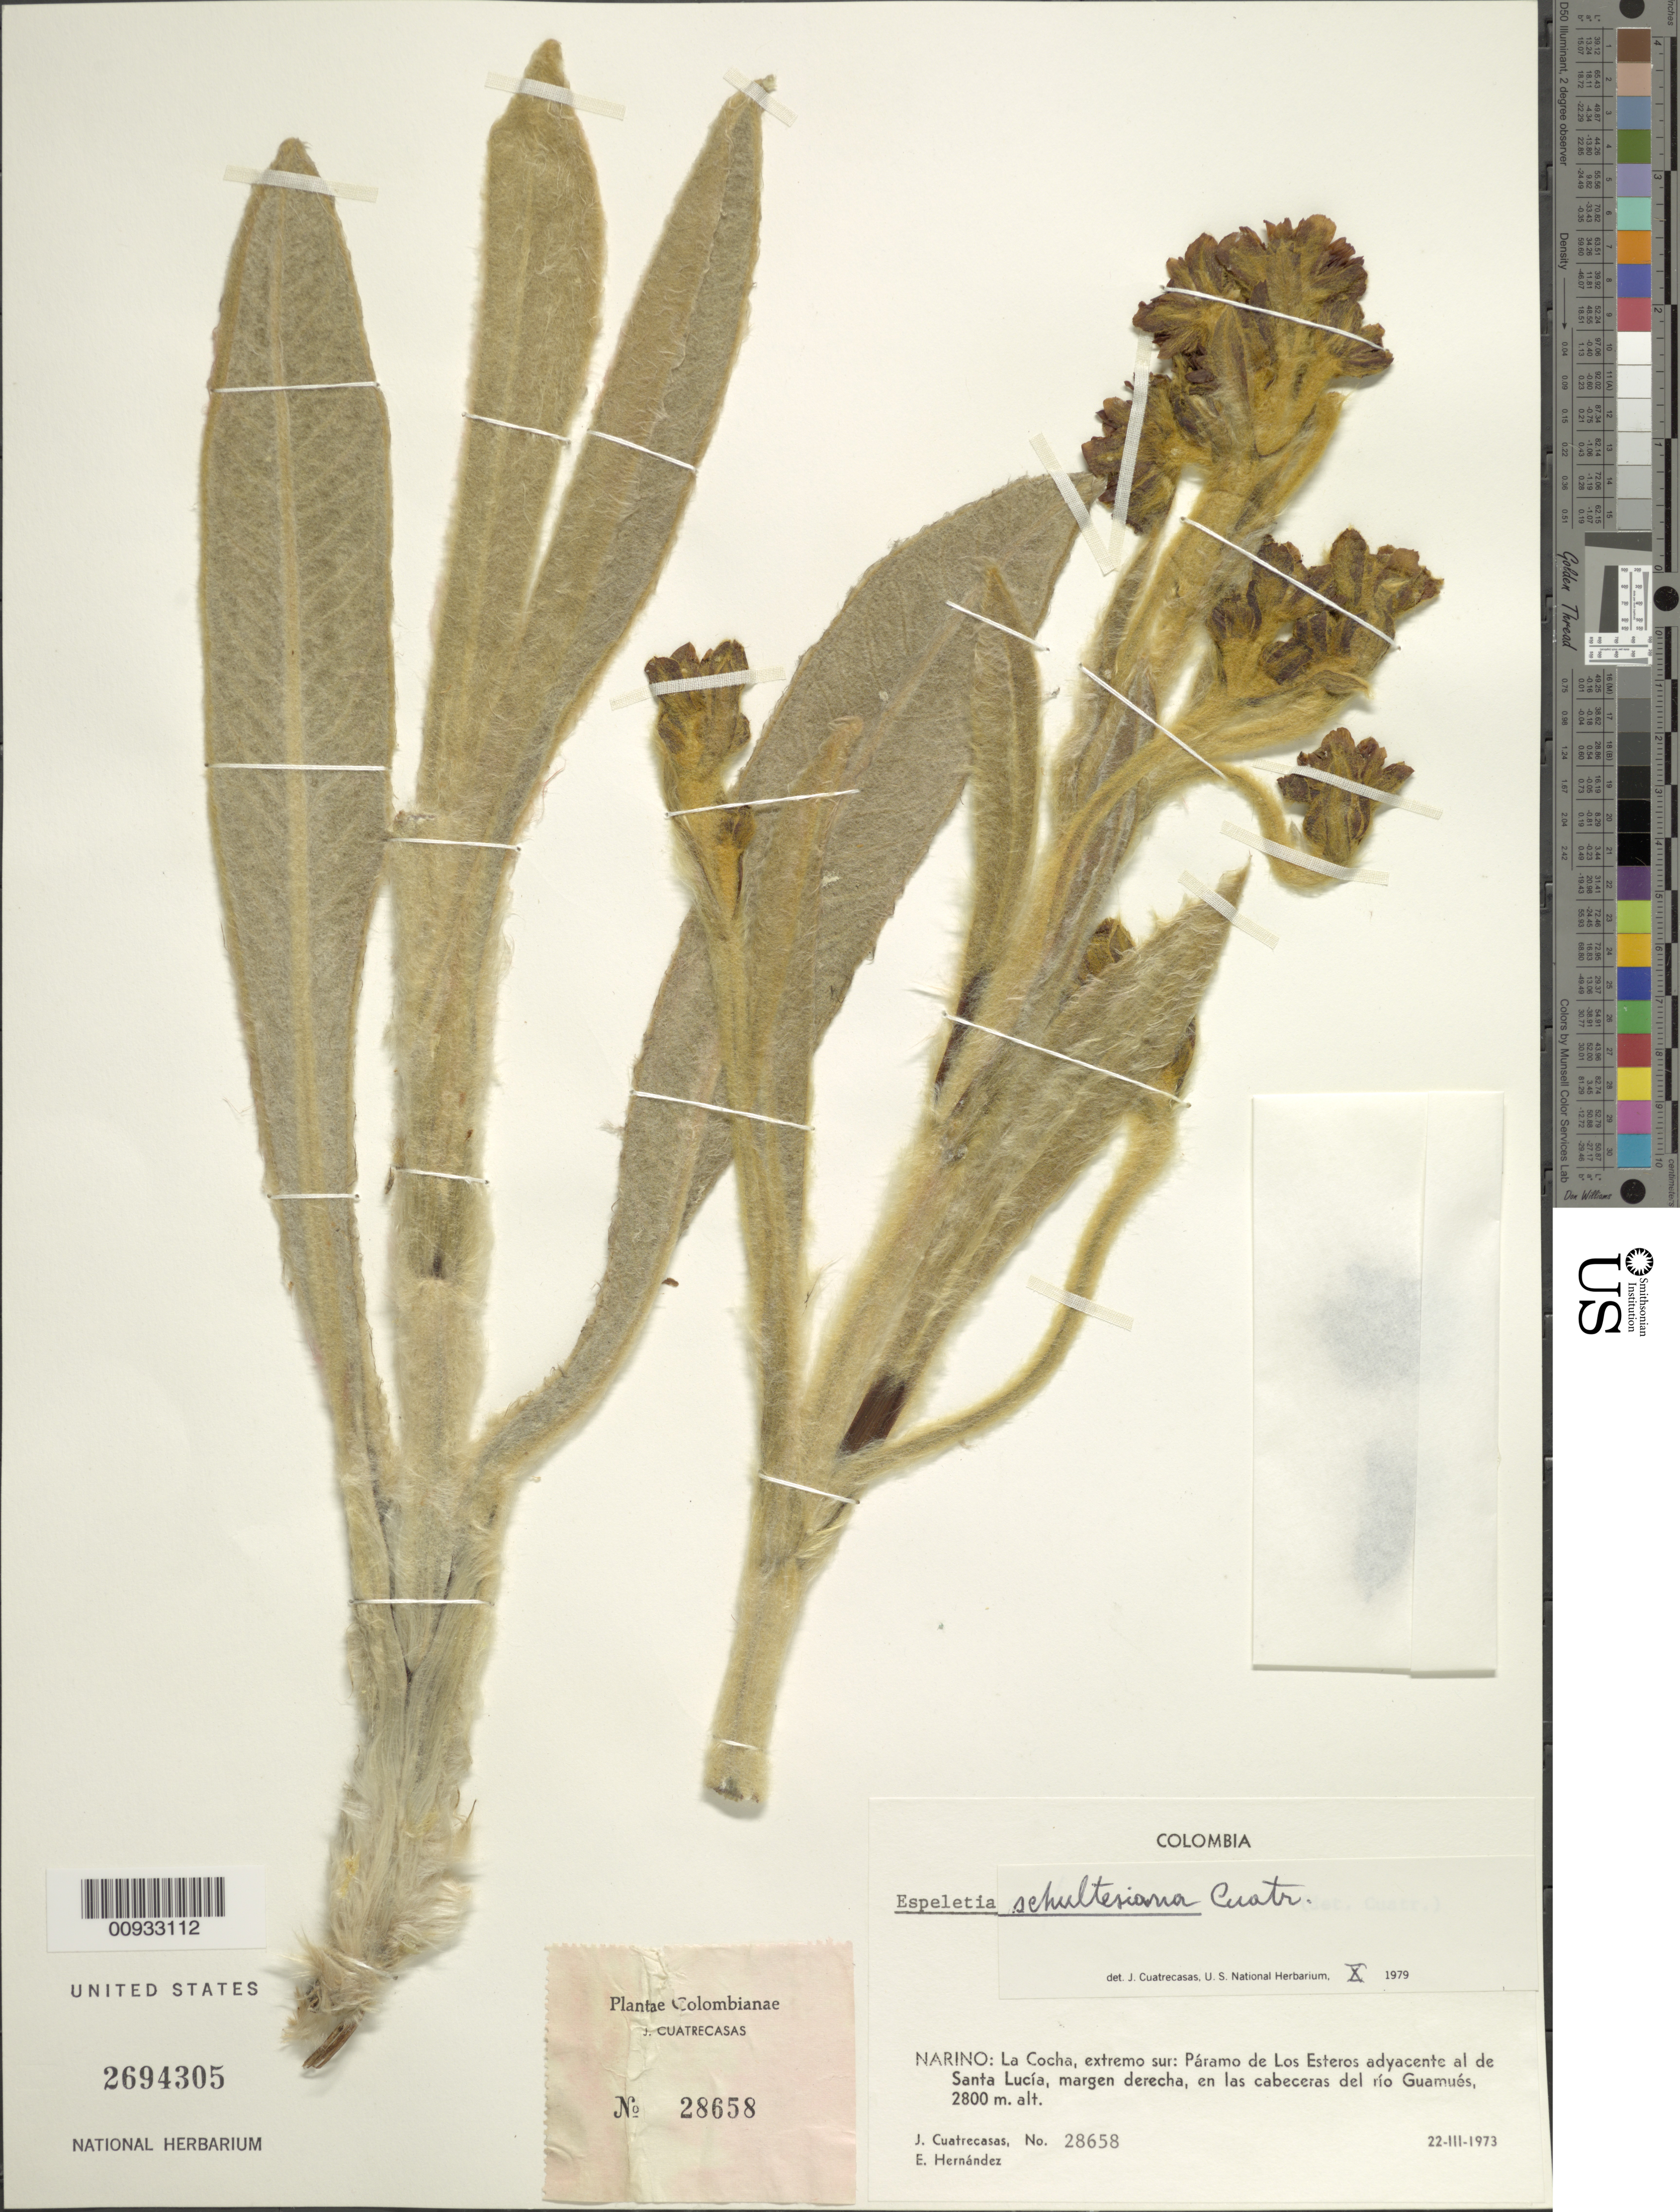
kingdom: Plantae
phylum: Tracheophyta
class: Magnoliopsida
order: Asterales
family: Asteraceae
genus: Espeletia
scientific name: Espeletia schultesiana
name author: Cuatrec.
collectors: J. Cuatrecasas & E. Hernández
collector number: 28658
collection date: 1973-03-22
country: Colombia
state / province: Nariño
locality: La Cocha, extremo sur, Paramo de Los Esteros adyacente al de Santa Lucia, margen derecha, en las cabeceras del rio Guamues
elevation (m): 2800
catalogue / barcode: US 2694305